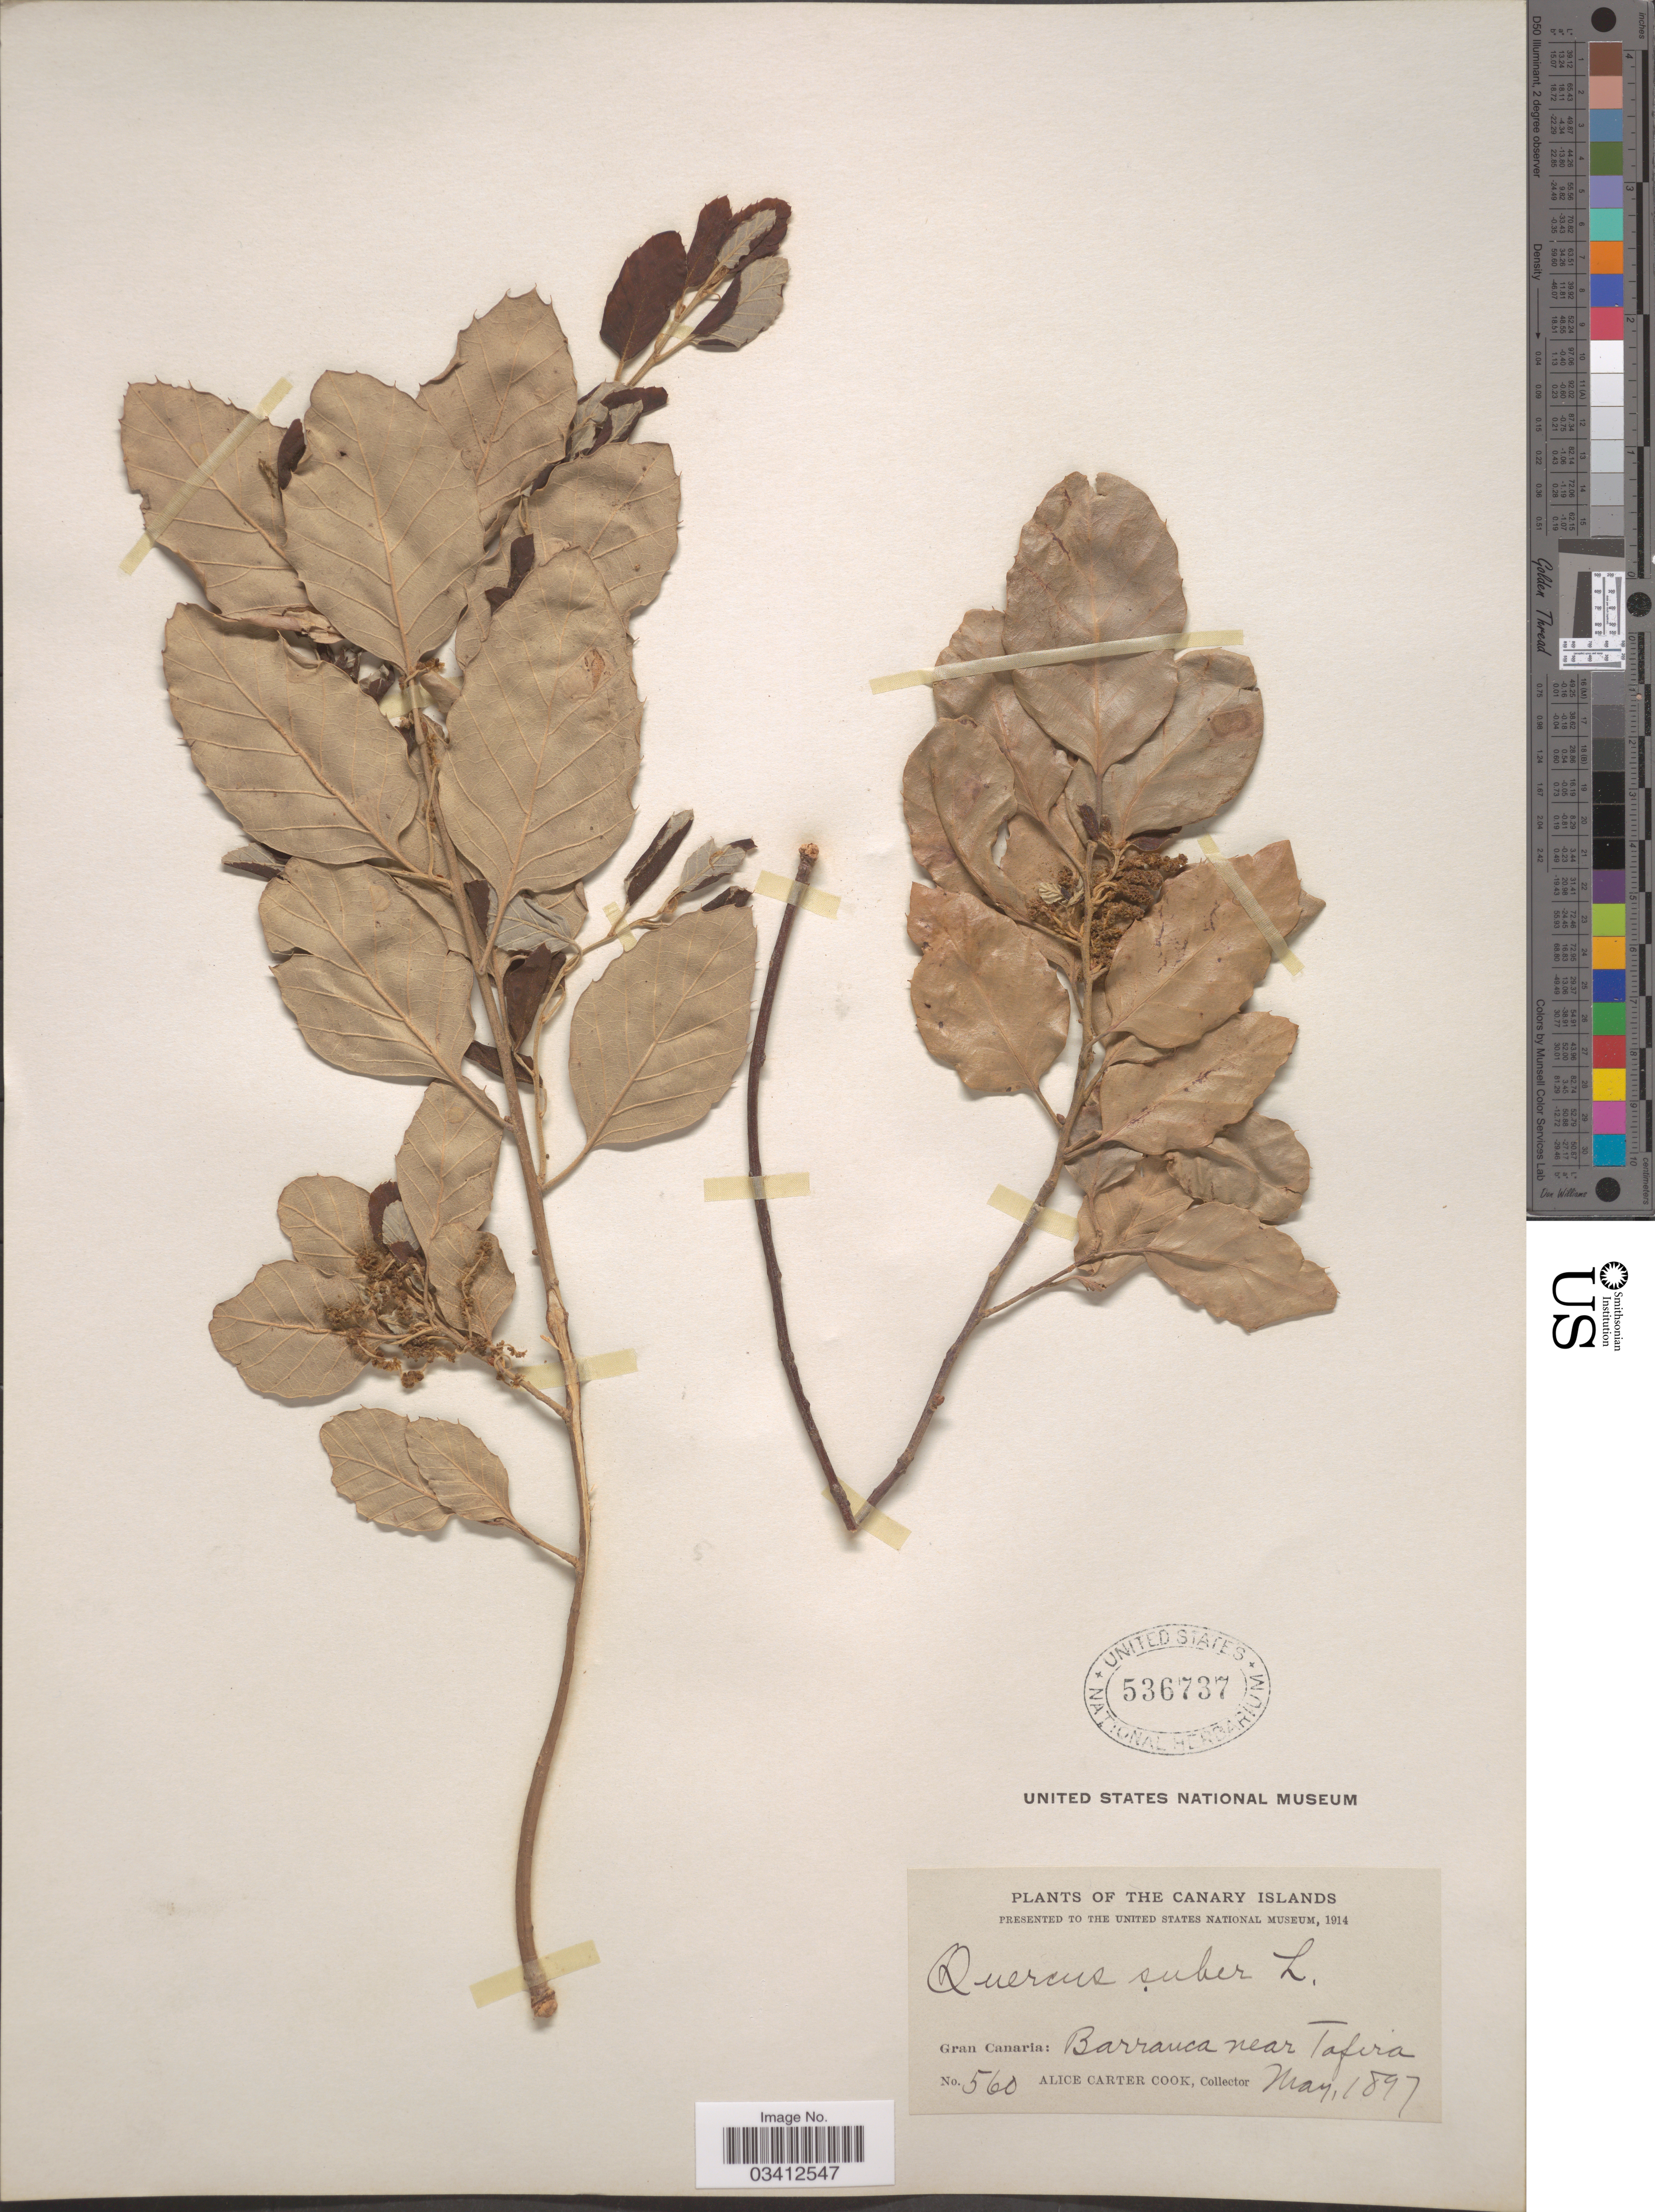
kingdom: Plantae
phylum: Tracheophyta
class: Magnoliopsida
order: Fagales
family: Fagaceae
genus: Quercus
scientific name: Quercus suber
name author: L.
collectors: Alice C. Cook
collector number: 560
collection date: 1897-05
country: Spain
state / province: Canarias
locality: The Canary Islands. Gran Canaria: Barranca near Tafira.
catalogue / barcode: US 536737